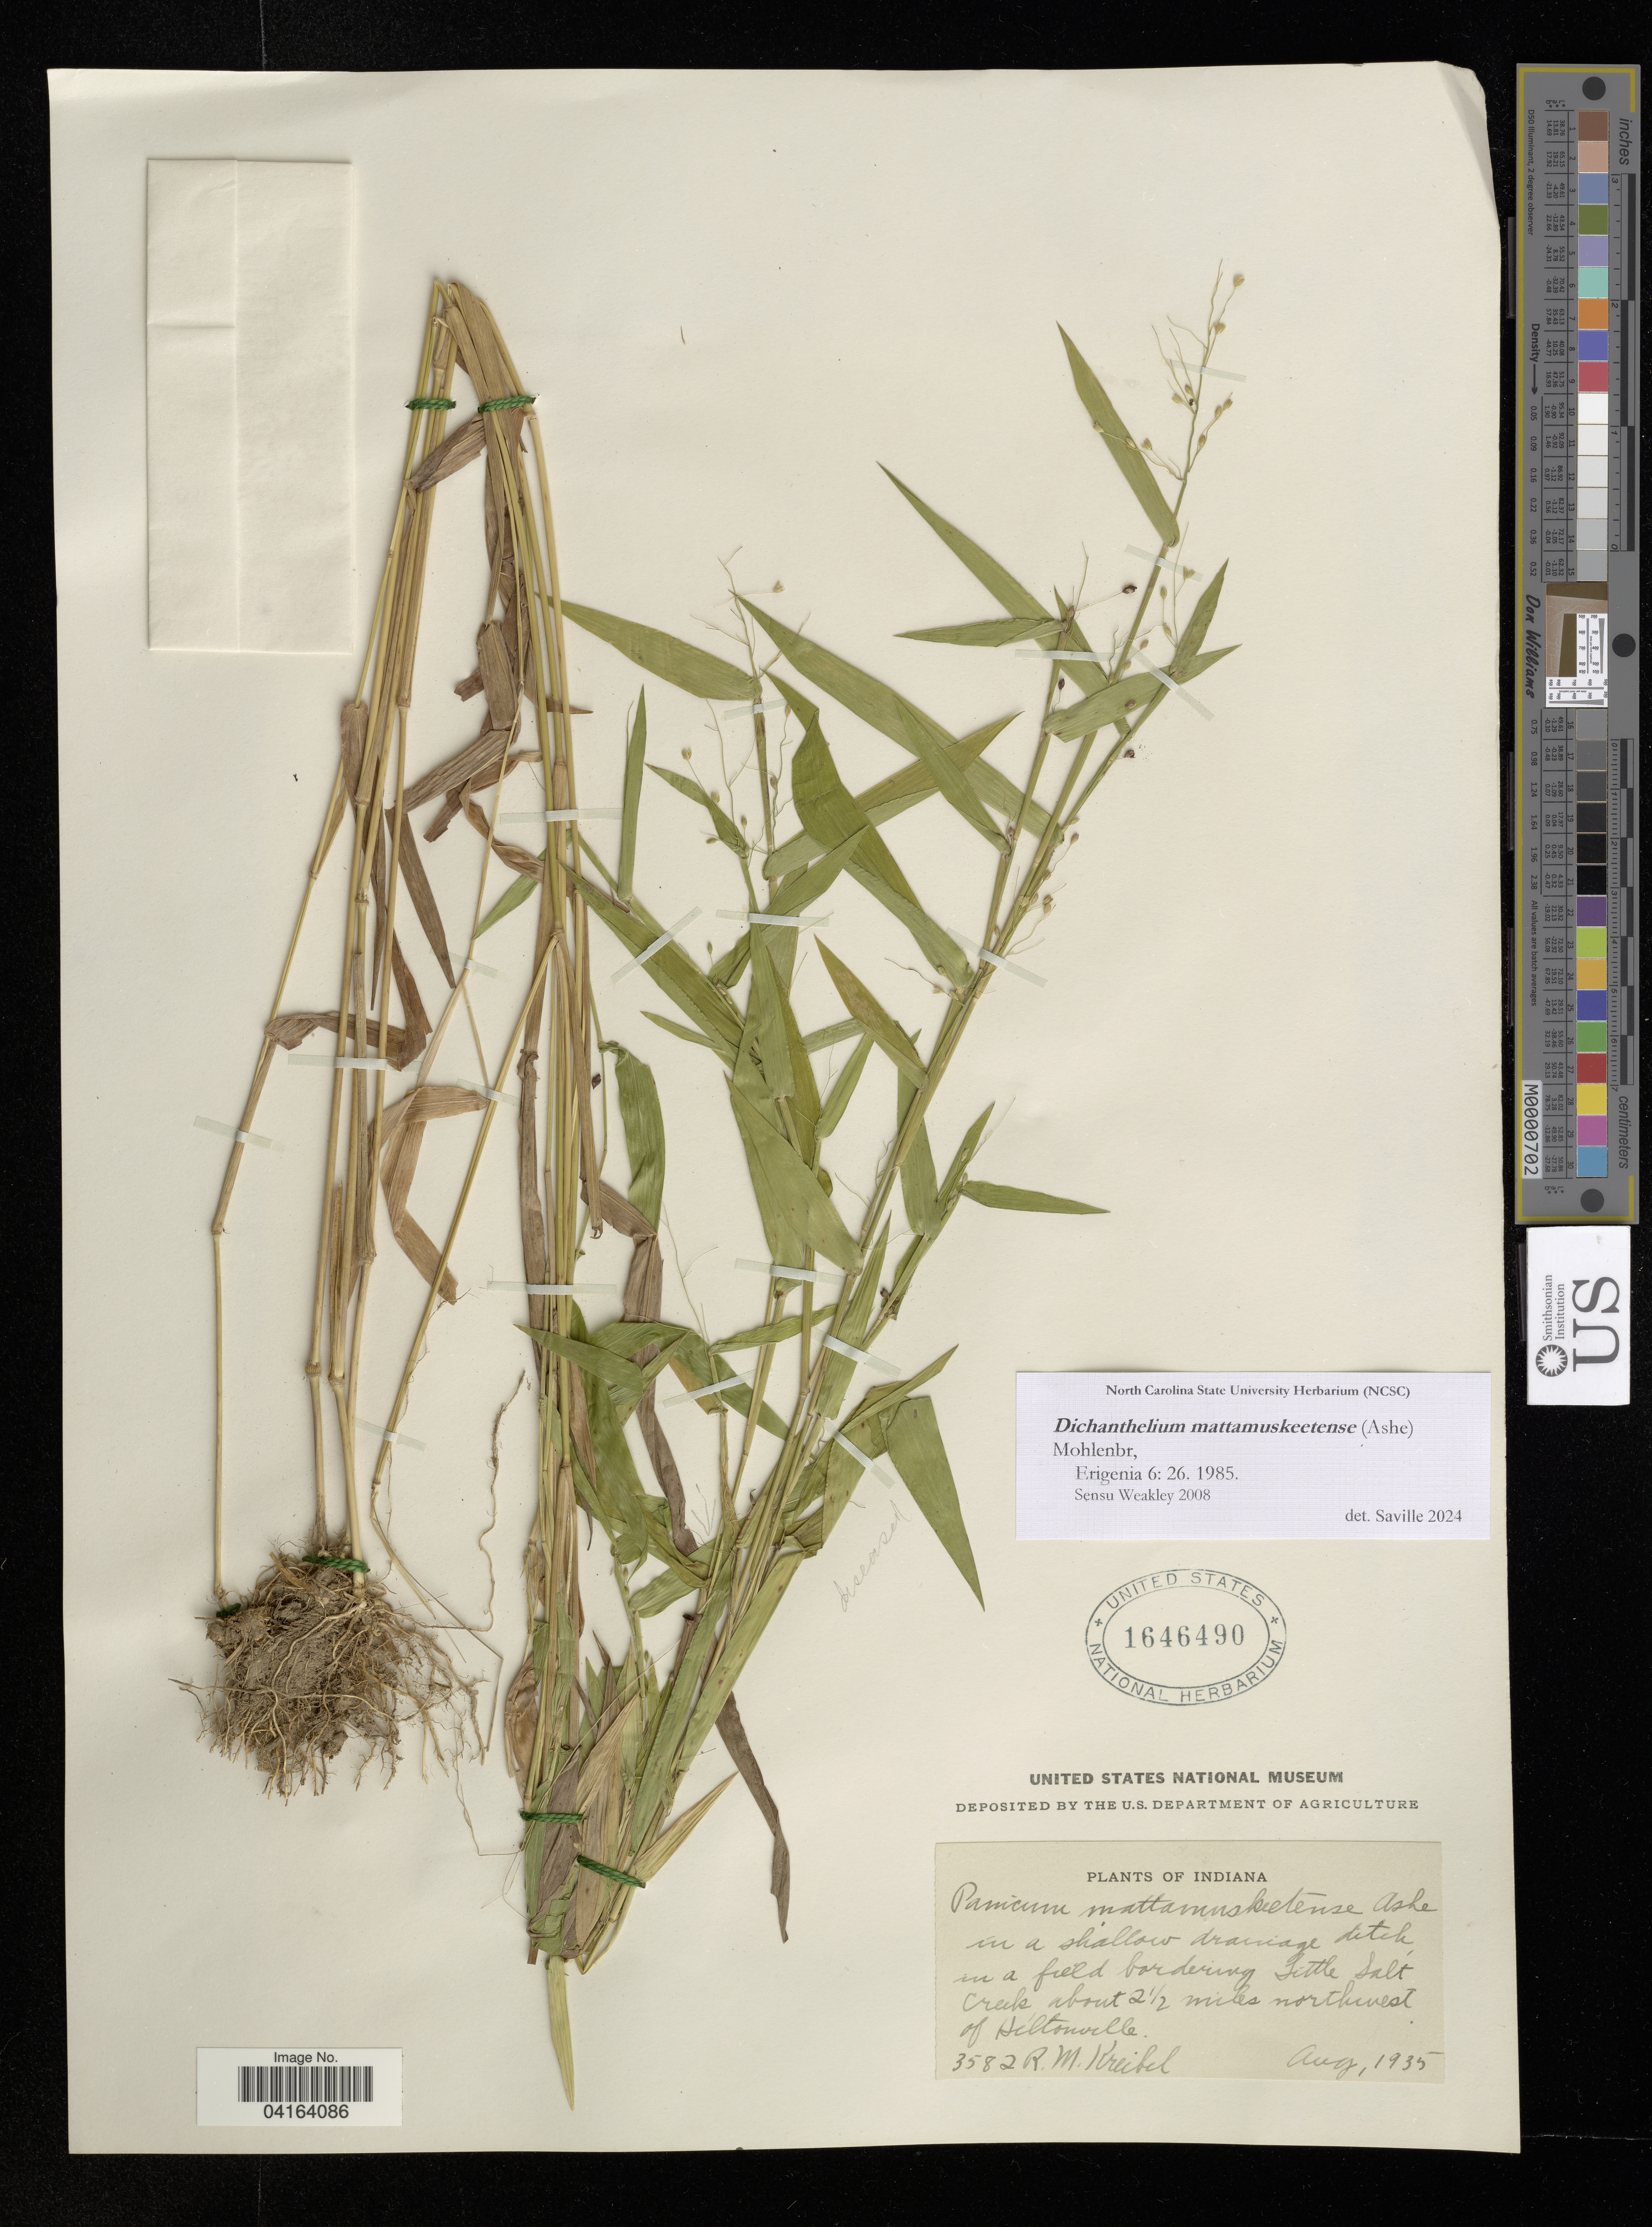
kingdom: Plantae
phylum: Tracheophyta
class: Liliopsida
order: Poales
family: Poaceae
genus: Dichanthelium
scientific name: Dichanthelium mattamuskeetense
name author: (Ashe) Mohlenbr.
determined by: Saville, A. C., (NCSC), North Carolina State University (UNITED STATES)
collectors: R. Kreibel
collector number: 3582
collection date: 1935-08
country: United States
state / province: Indiana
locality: In a shallow draniage ditch, in a field bardering little salt creek about 2 1/2 miles northwest of Deltonville.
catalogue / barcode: US 1646490